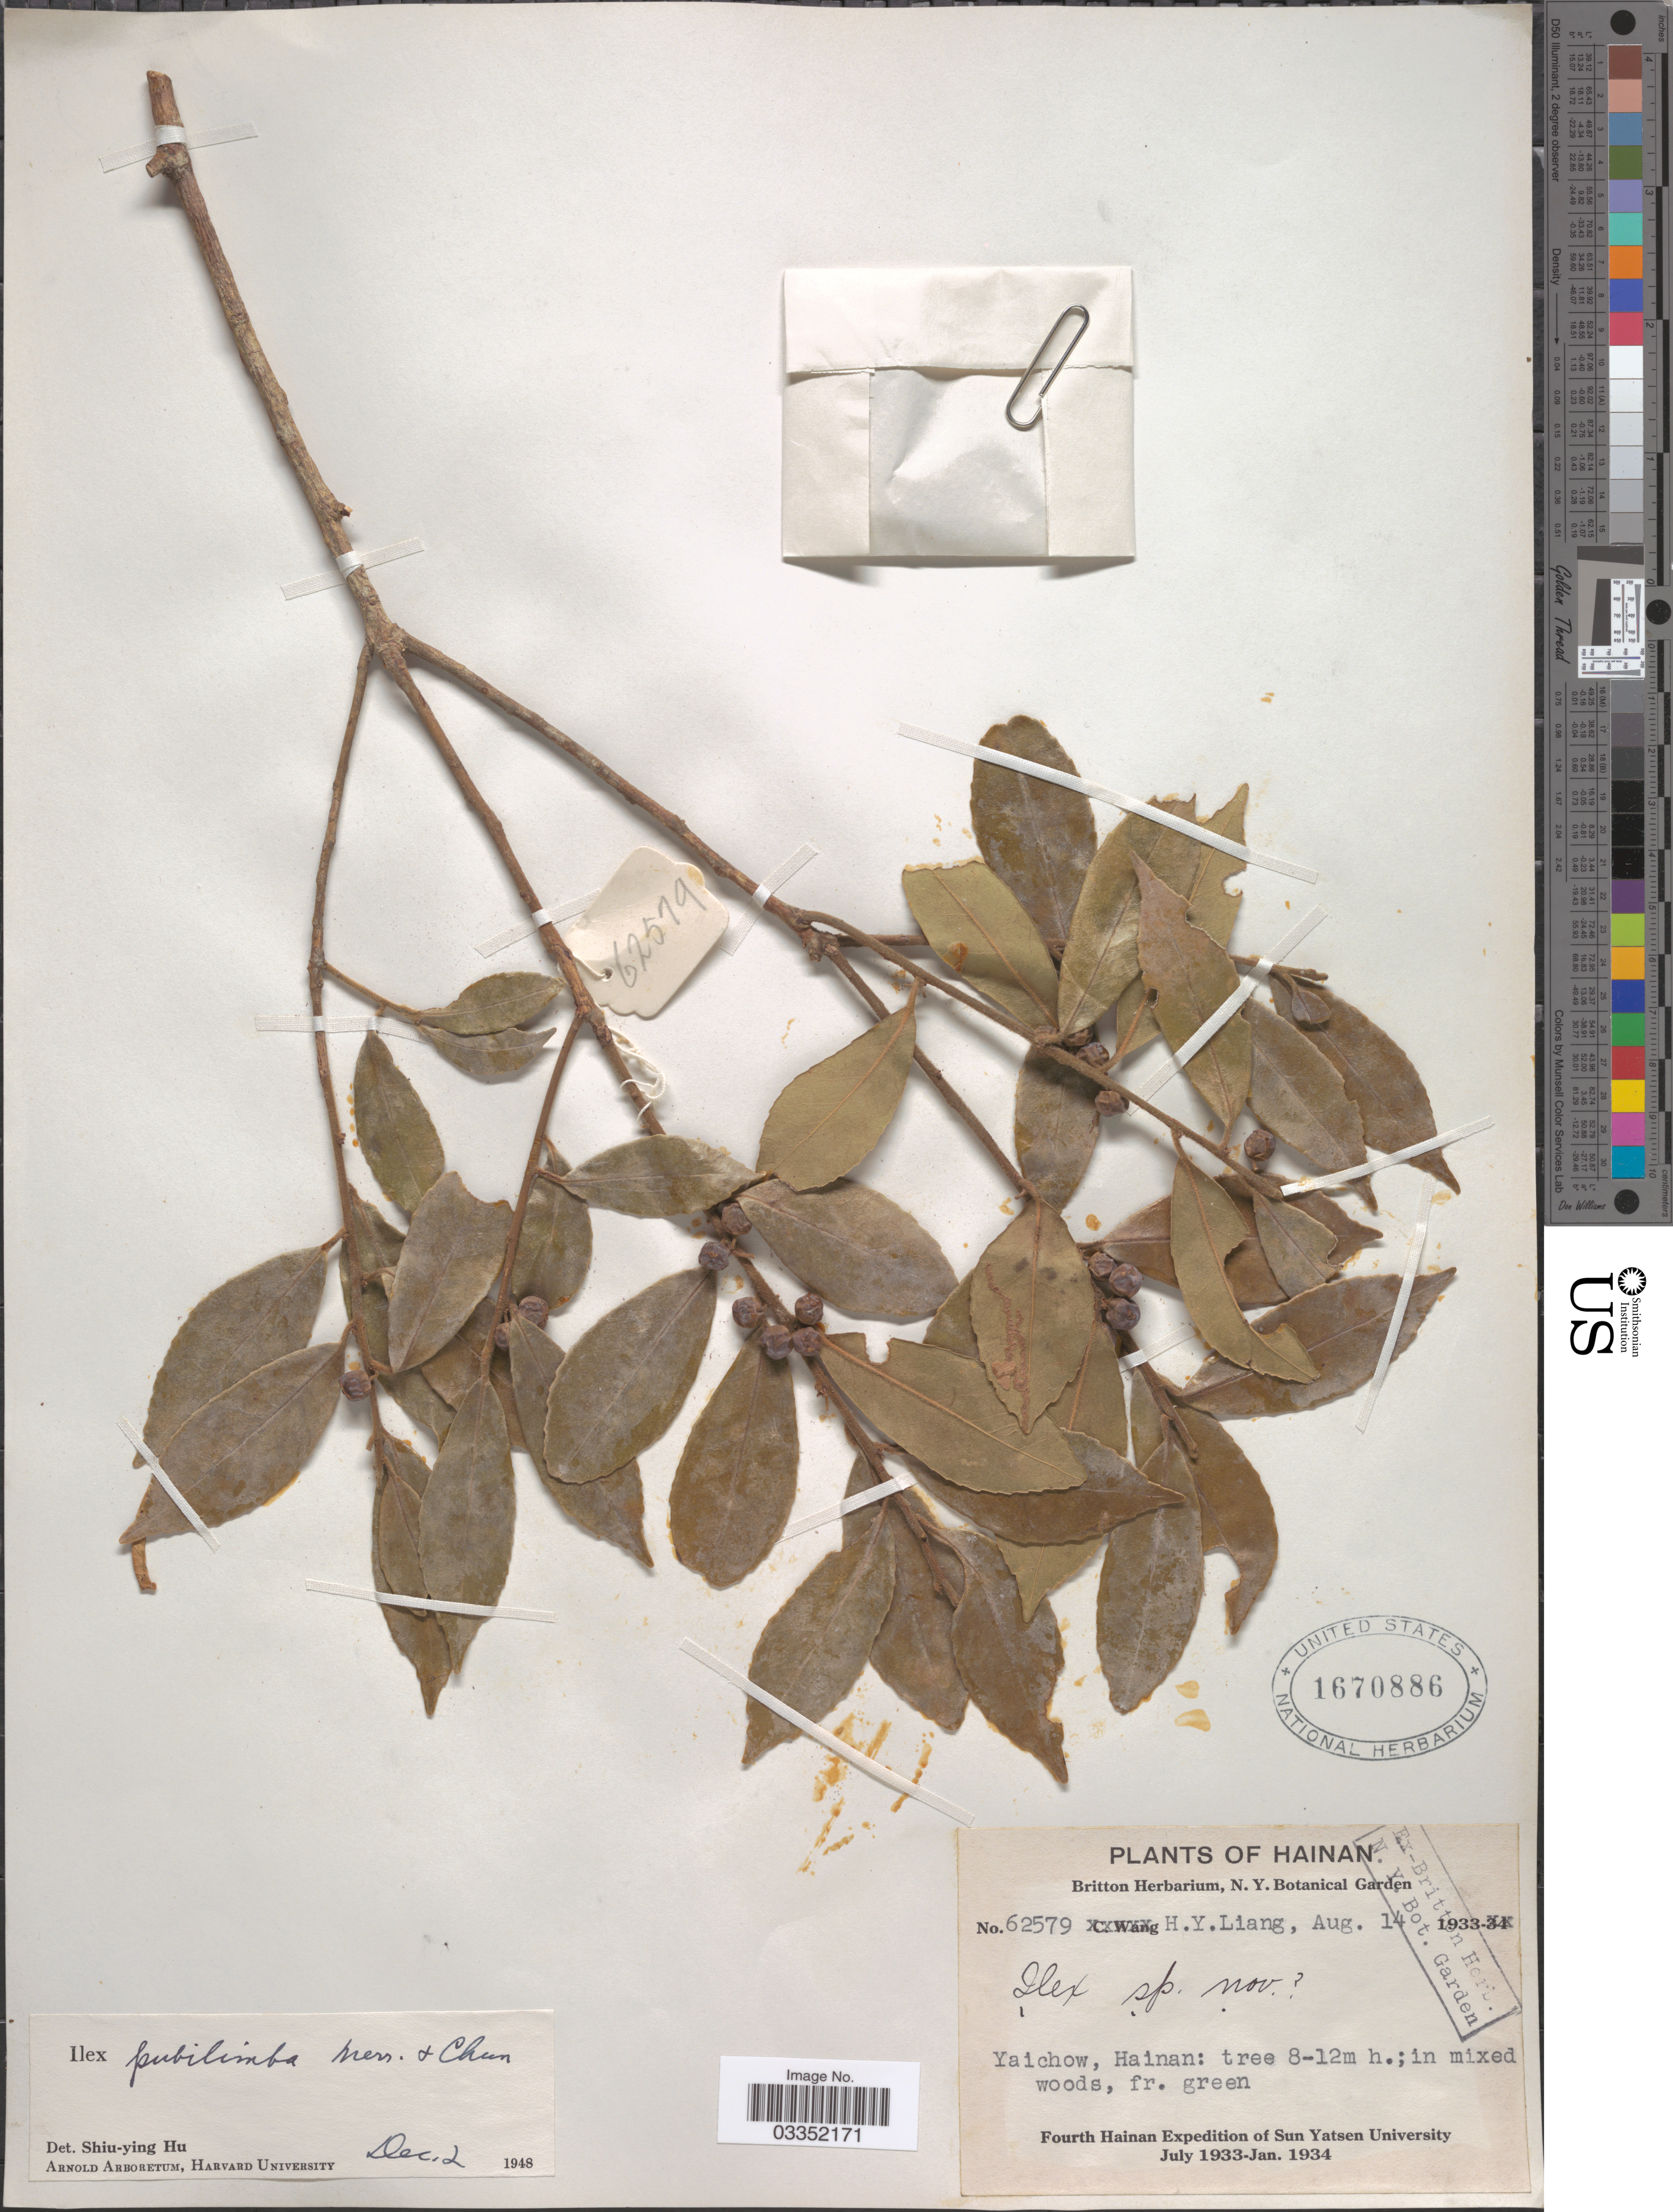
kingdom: Plantae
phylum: Tracheophyta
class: Magnoliopsida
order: Aquifoliales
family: Aquifoliaceae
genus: Ilex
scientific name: Ilex pubescens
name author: Hook. & Arn.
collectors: H. Y. Liang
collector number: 62579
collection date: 1933-08-14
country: China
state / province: Hainan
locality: Yaichow.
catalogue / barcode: US 1670886